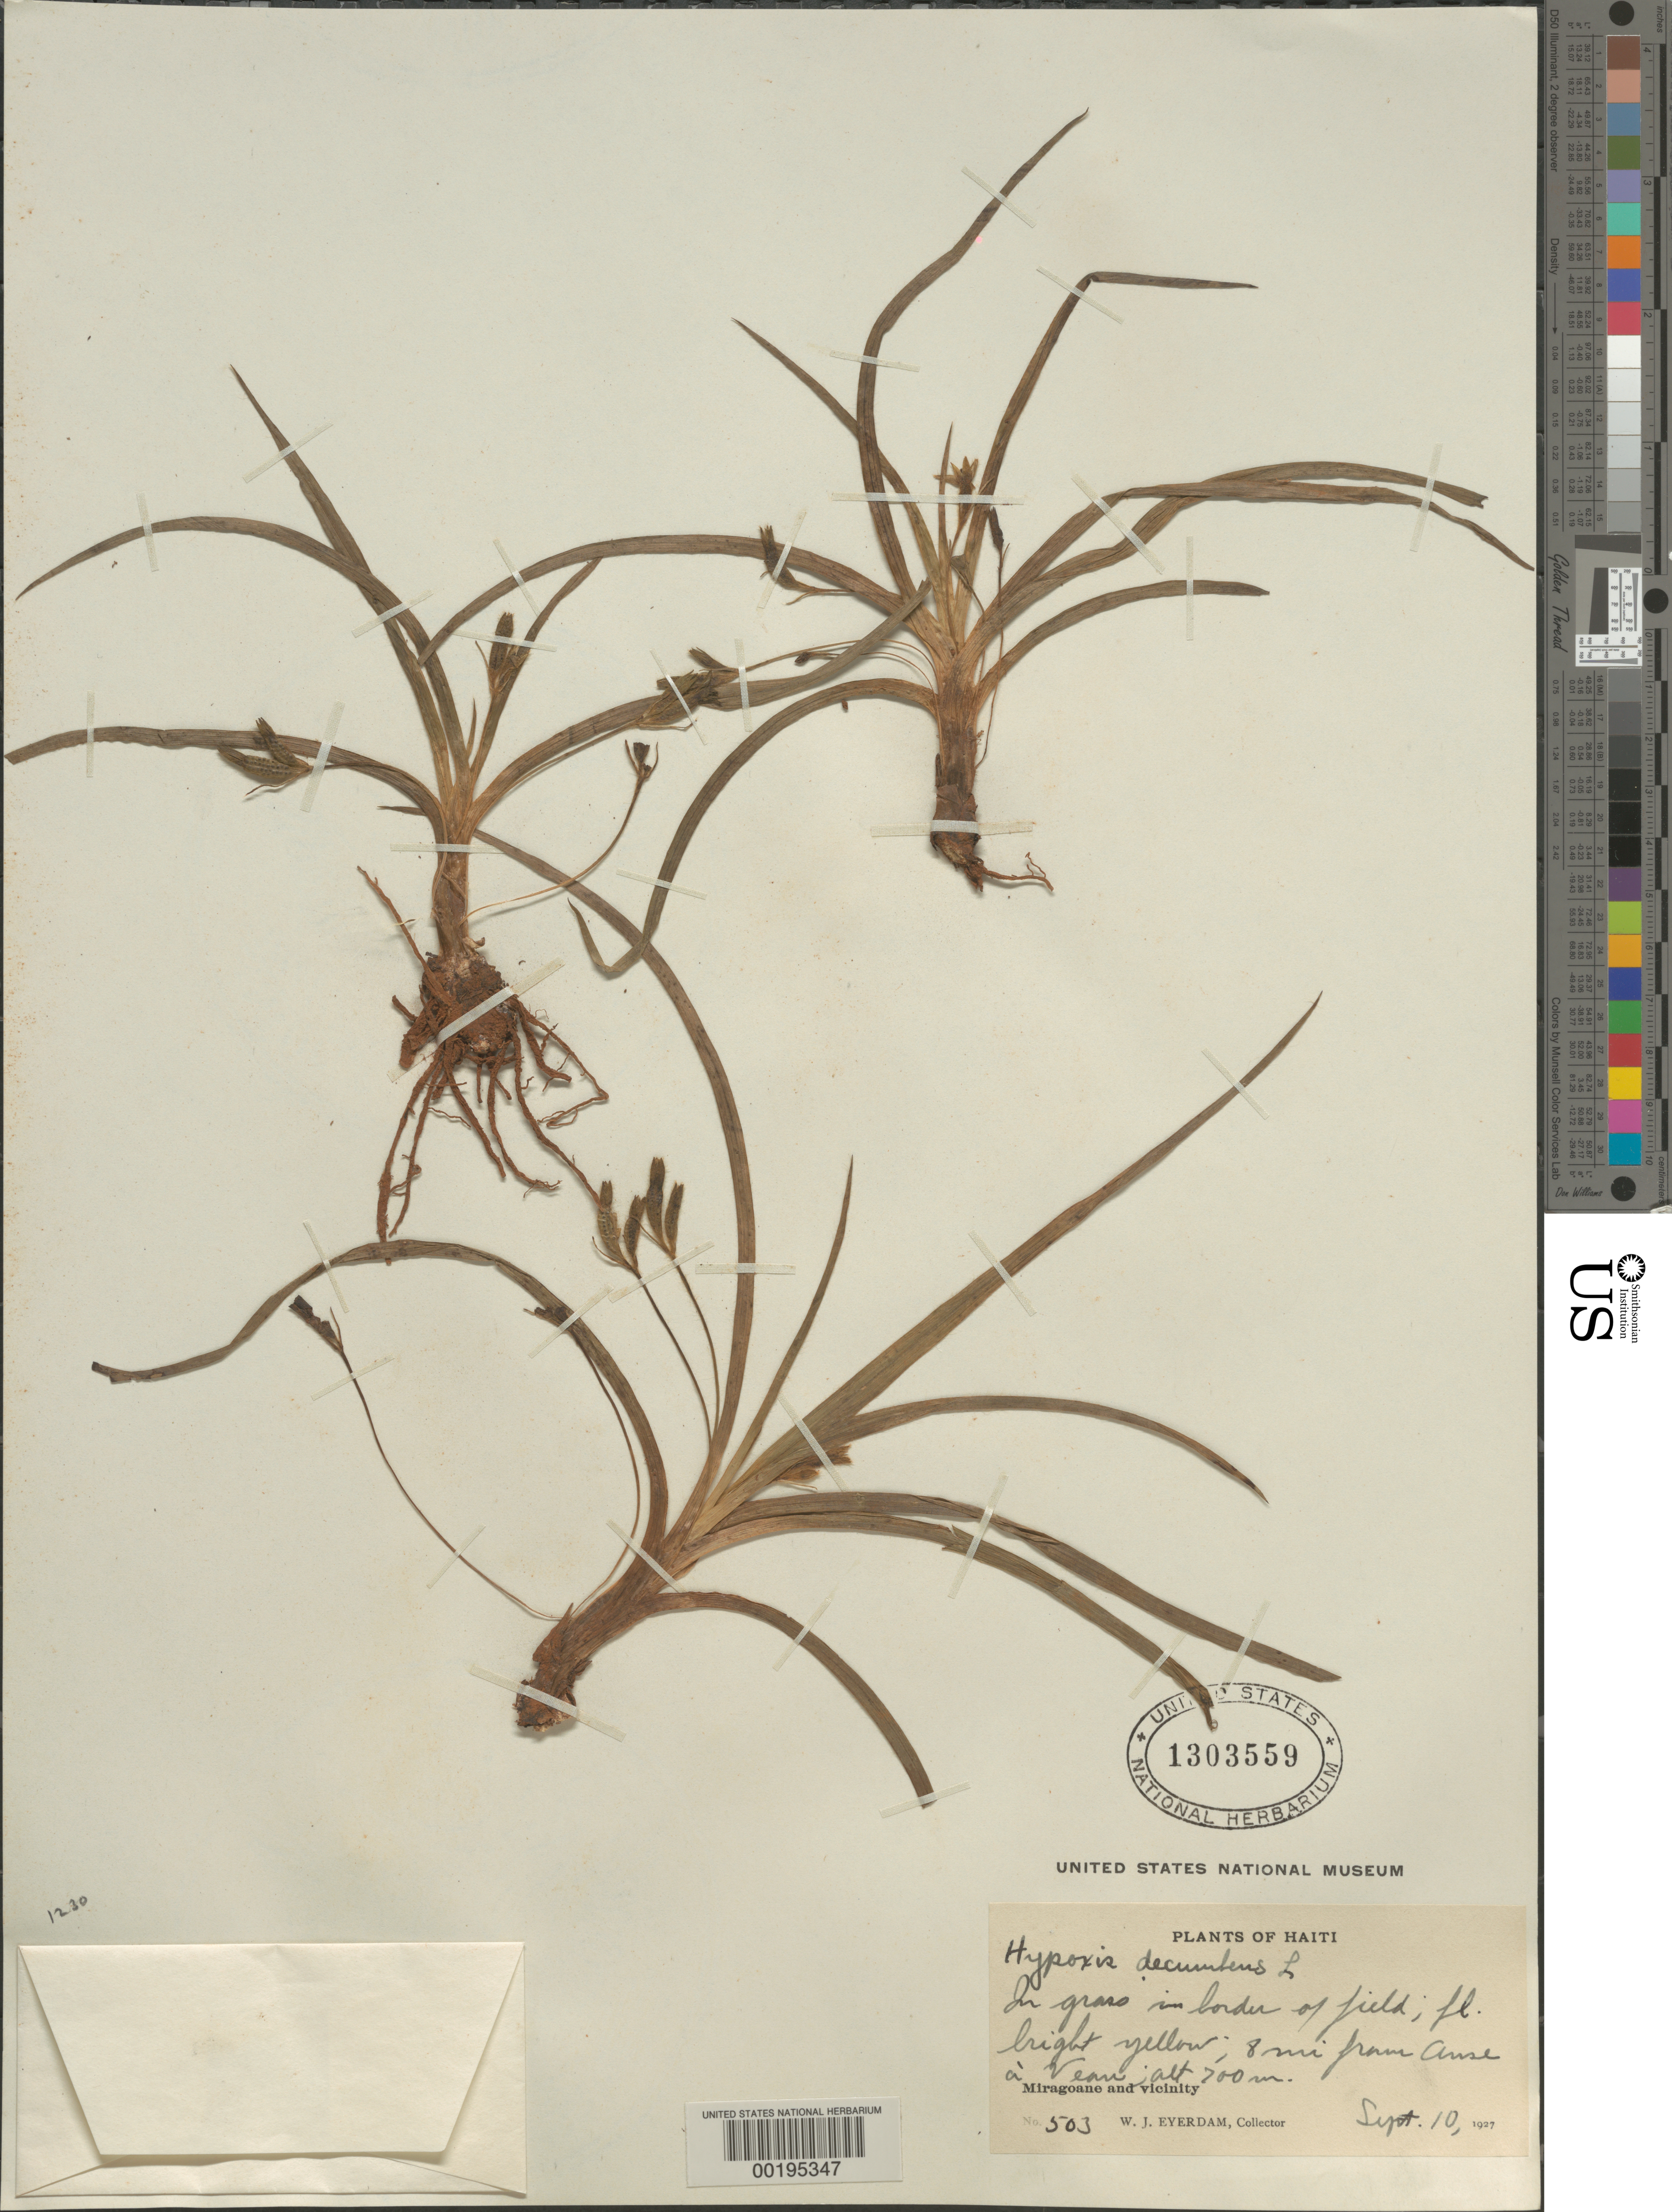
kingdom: Plantae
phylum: Tracheophyta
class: Liliopsida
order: Asparagales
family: Hypoxidaceae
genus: Hypoxis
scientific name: Hypoxis decumbens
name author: L.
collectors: E. C. Leonard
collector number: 7946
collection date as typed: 11 Dec 1925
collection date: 1925-12-11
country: Haiti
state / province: Artibonite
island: Hispaniola Island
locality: Vicinity of kalacroix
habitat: Grassy slope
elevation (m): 700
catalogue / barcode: US 1149653